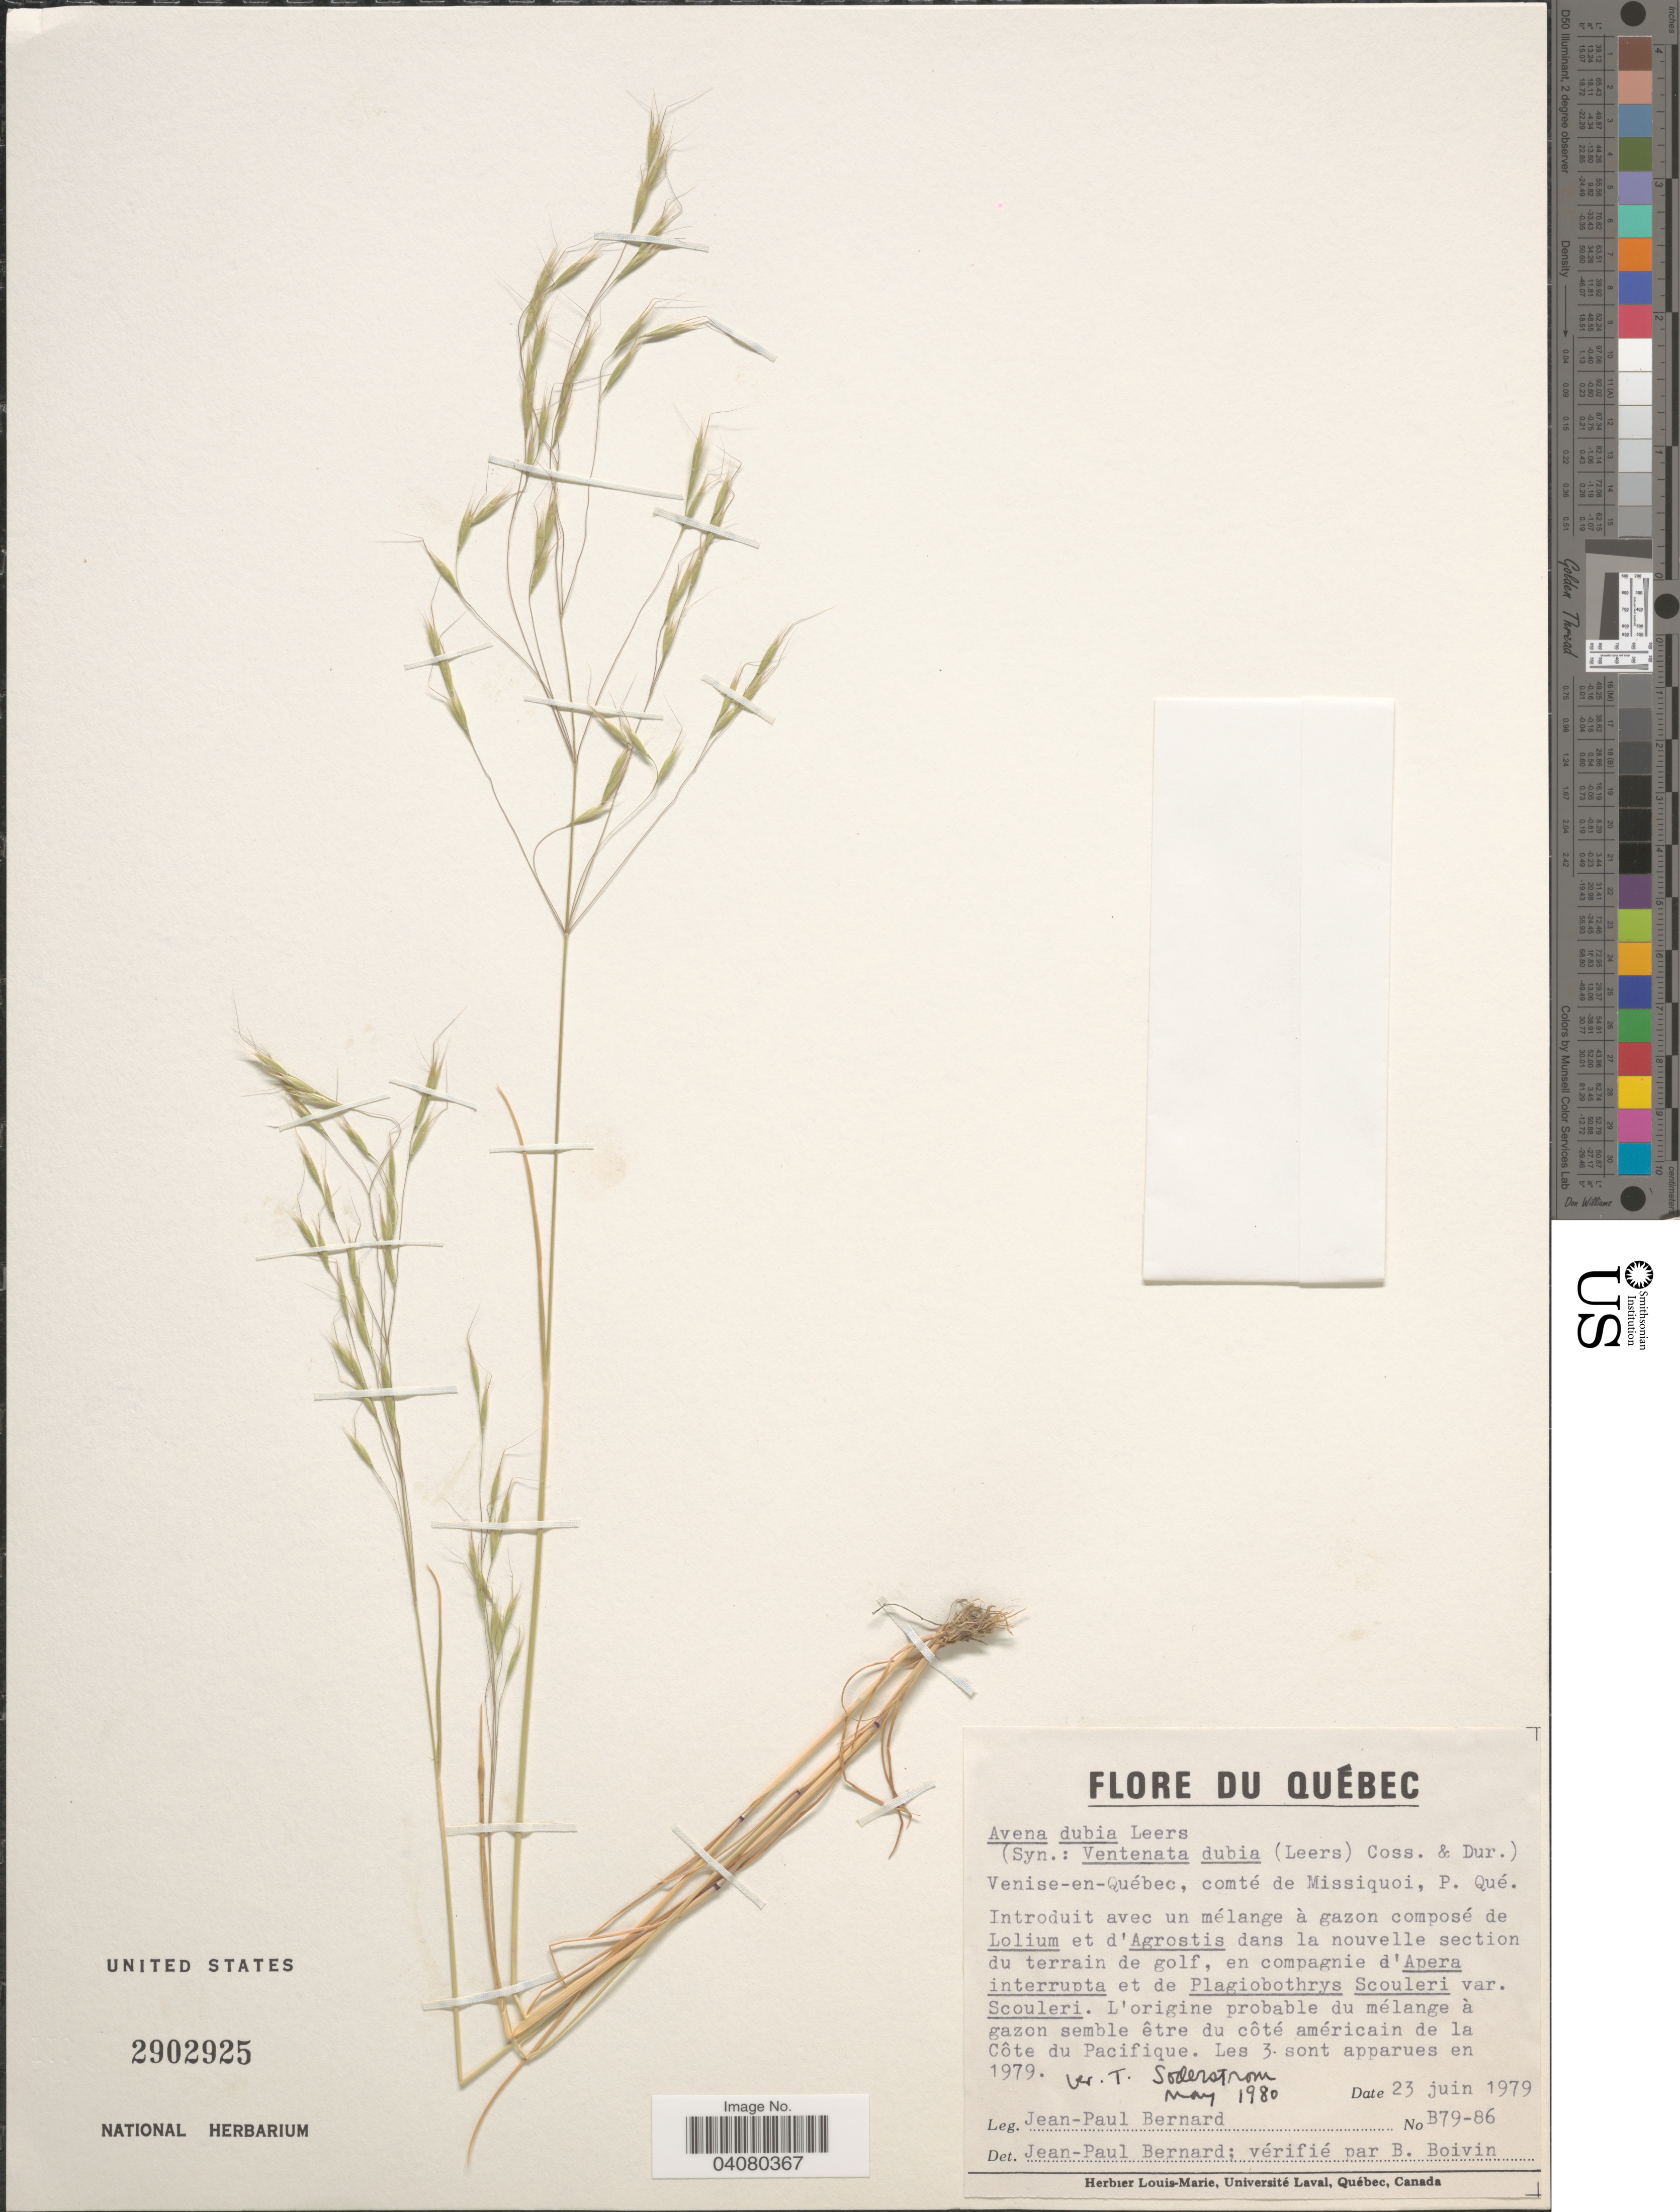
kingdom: Plantae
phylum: Tracheophyta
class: Liliopsida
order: Poales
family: Poaceae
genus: Ventenata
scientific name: Ventenata dubia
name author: (Leers) Coss.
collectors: J.-P. Bernard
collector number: B79-86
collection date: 1979-06-23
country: Canada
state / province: Quebec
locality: Venise-en Québec, comté de Missiquoi, P. Qué.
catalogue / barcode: US 2902925